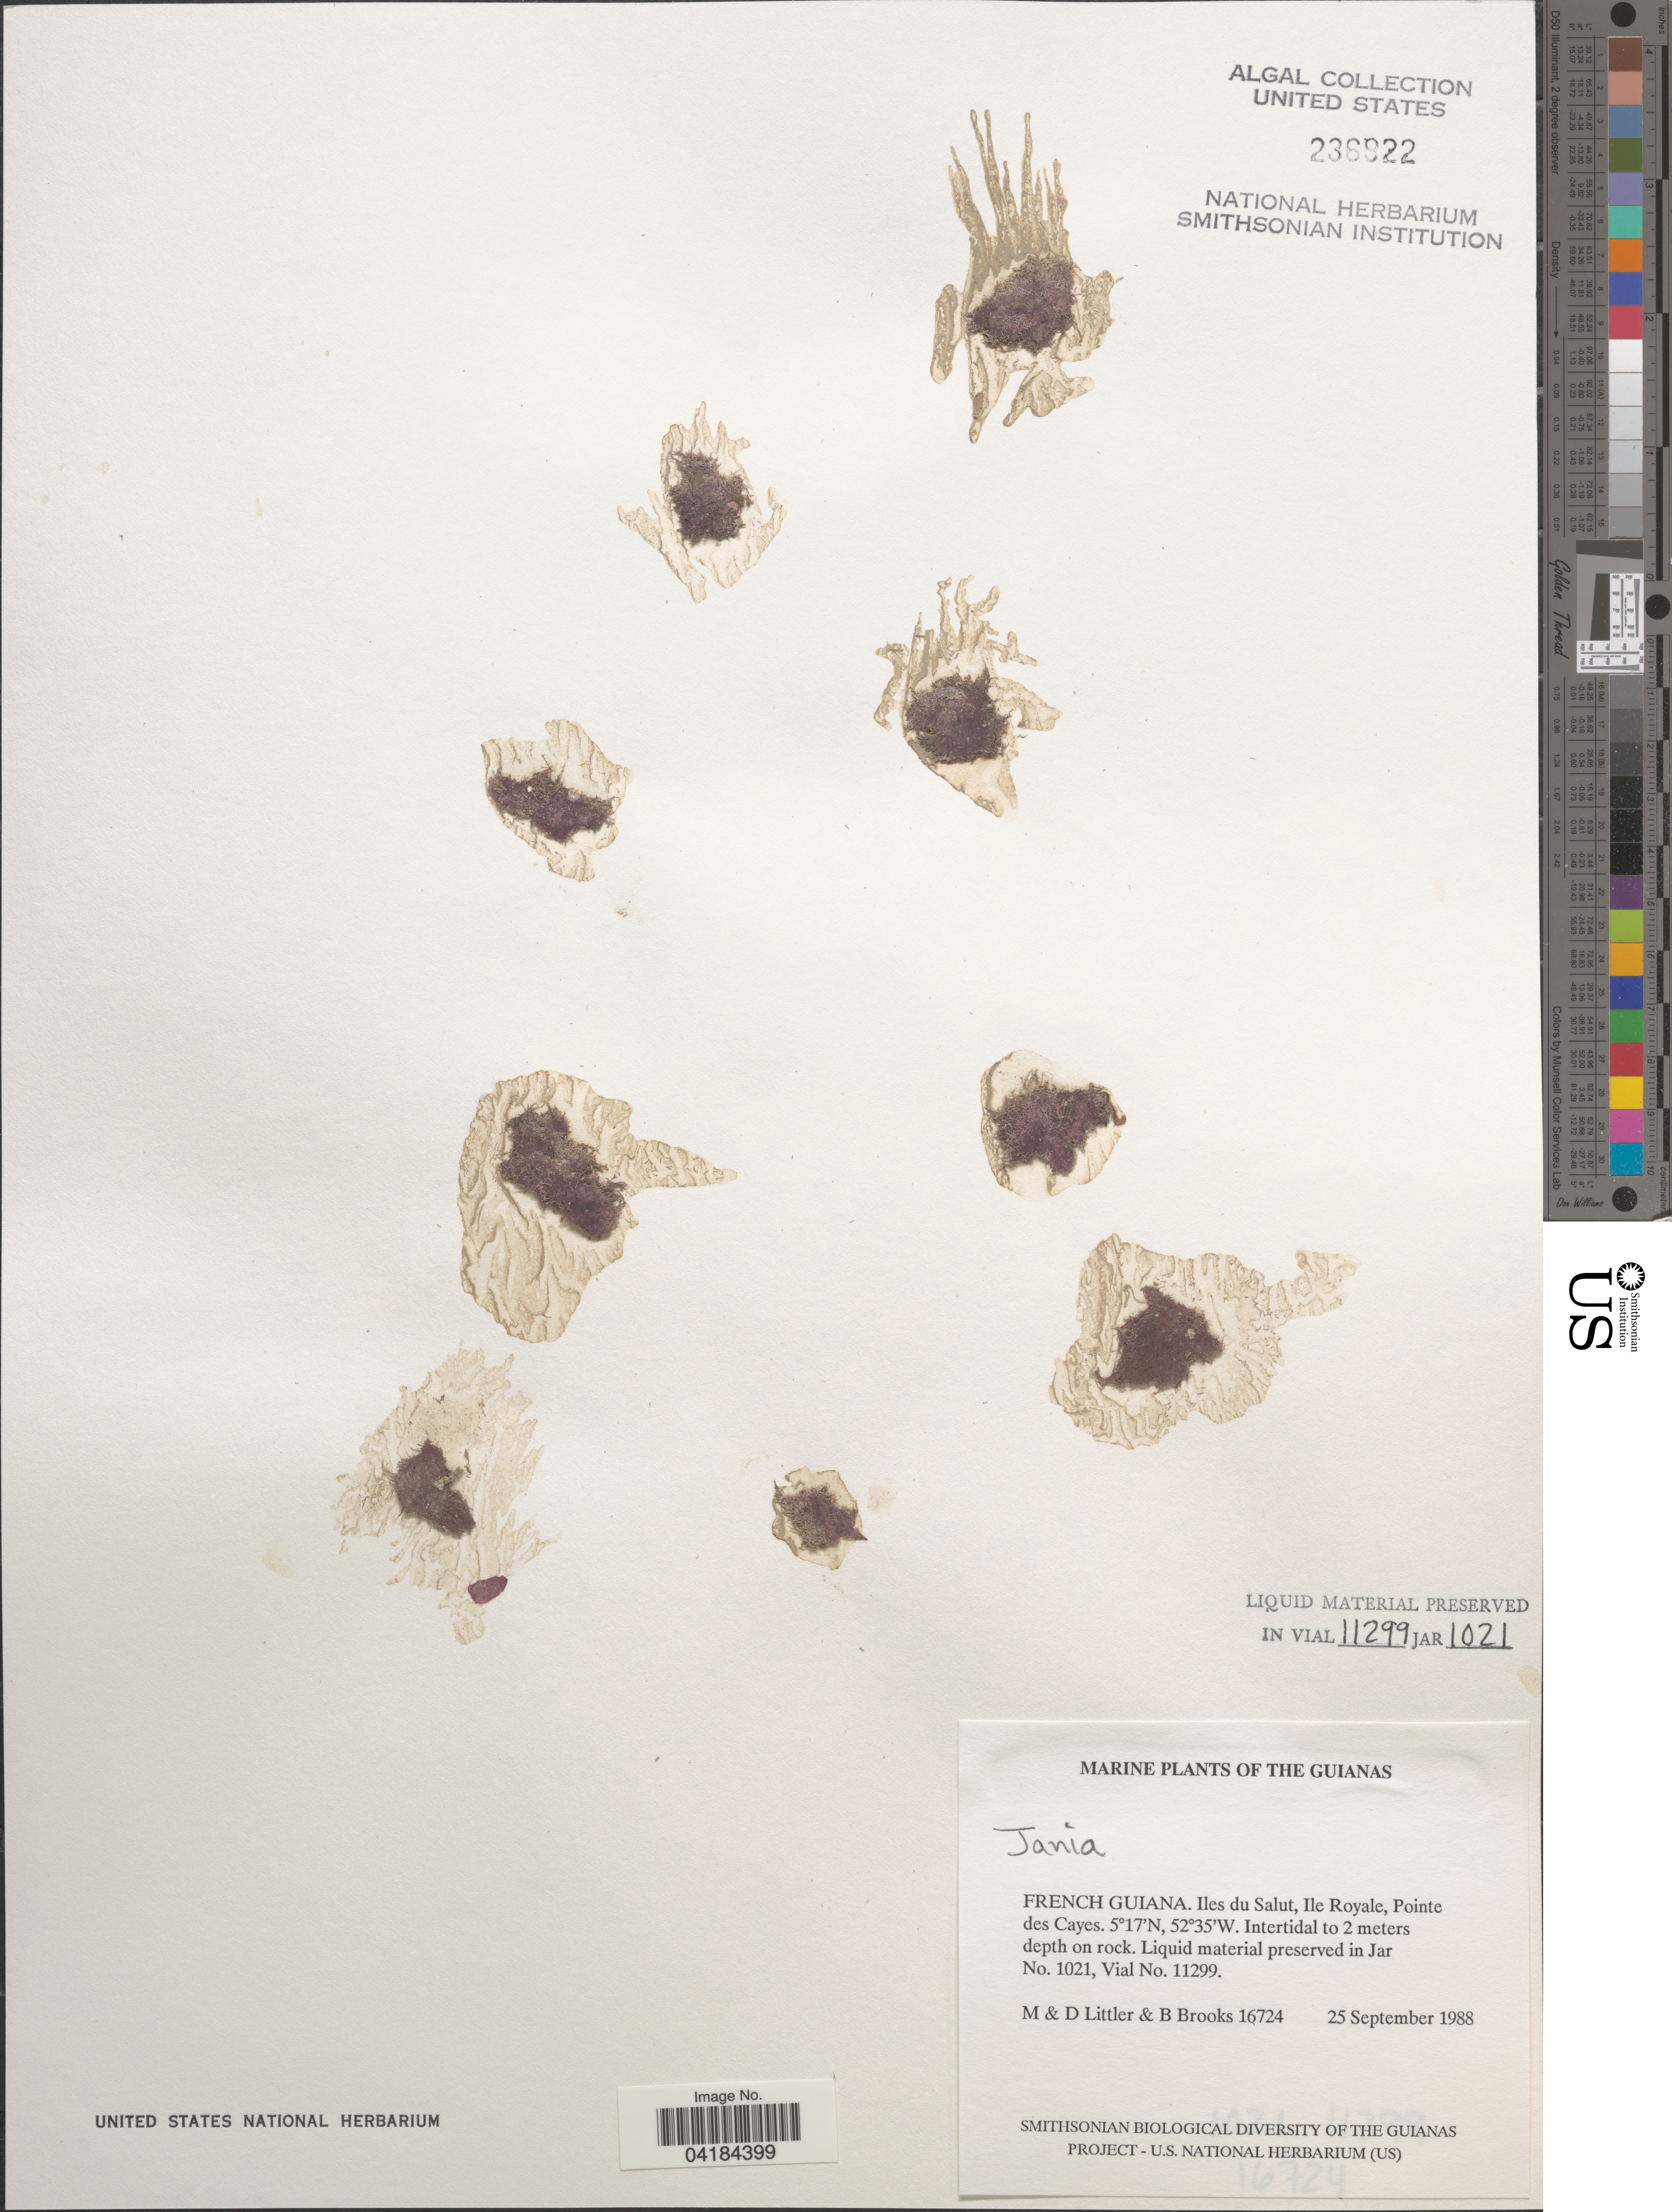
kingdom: Plantae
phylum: Rhodophyta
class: Florideophyceae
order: Corallinales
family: Corallinaceae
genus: Jania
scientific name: Jania sp.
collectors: M. Littler, D. S. Littler & B. Brooks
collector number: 16724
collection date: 1988-09-25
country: French Guiana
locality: The Guianas. Iles du Salut, Ile Royale, Pointe des Cayes.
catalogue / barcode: US 236922